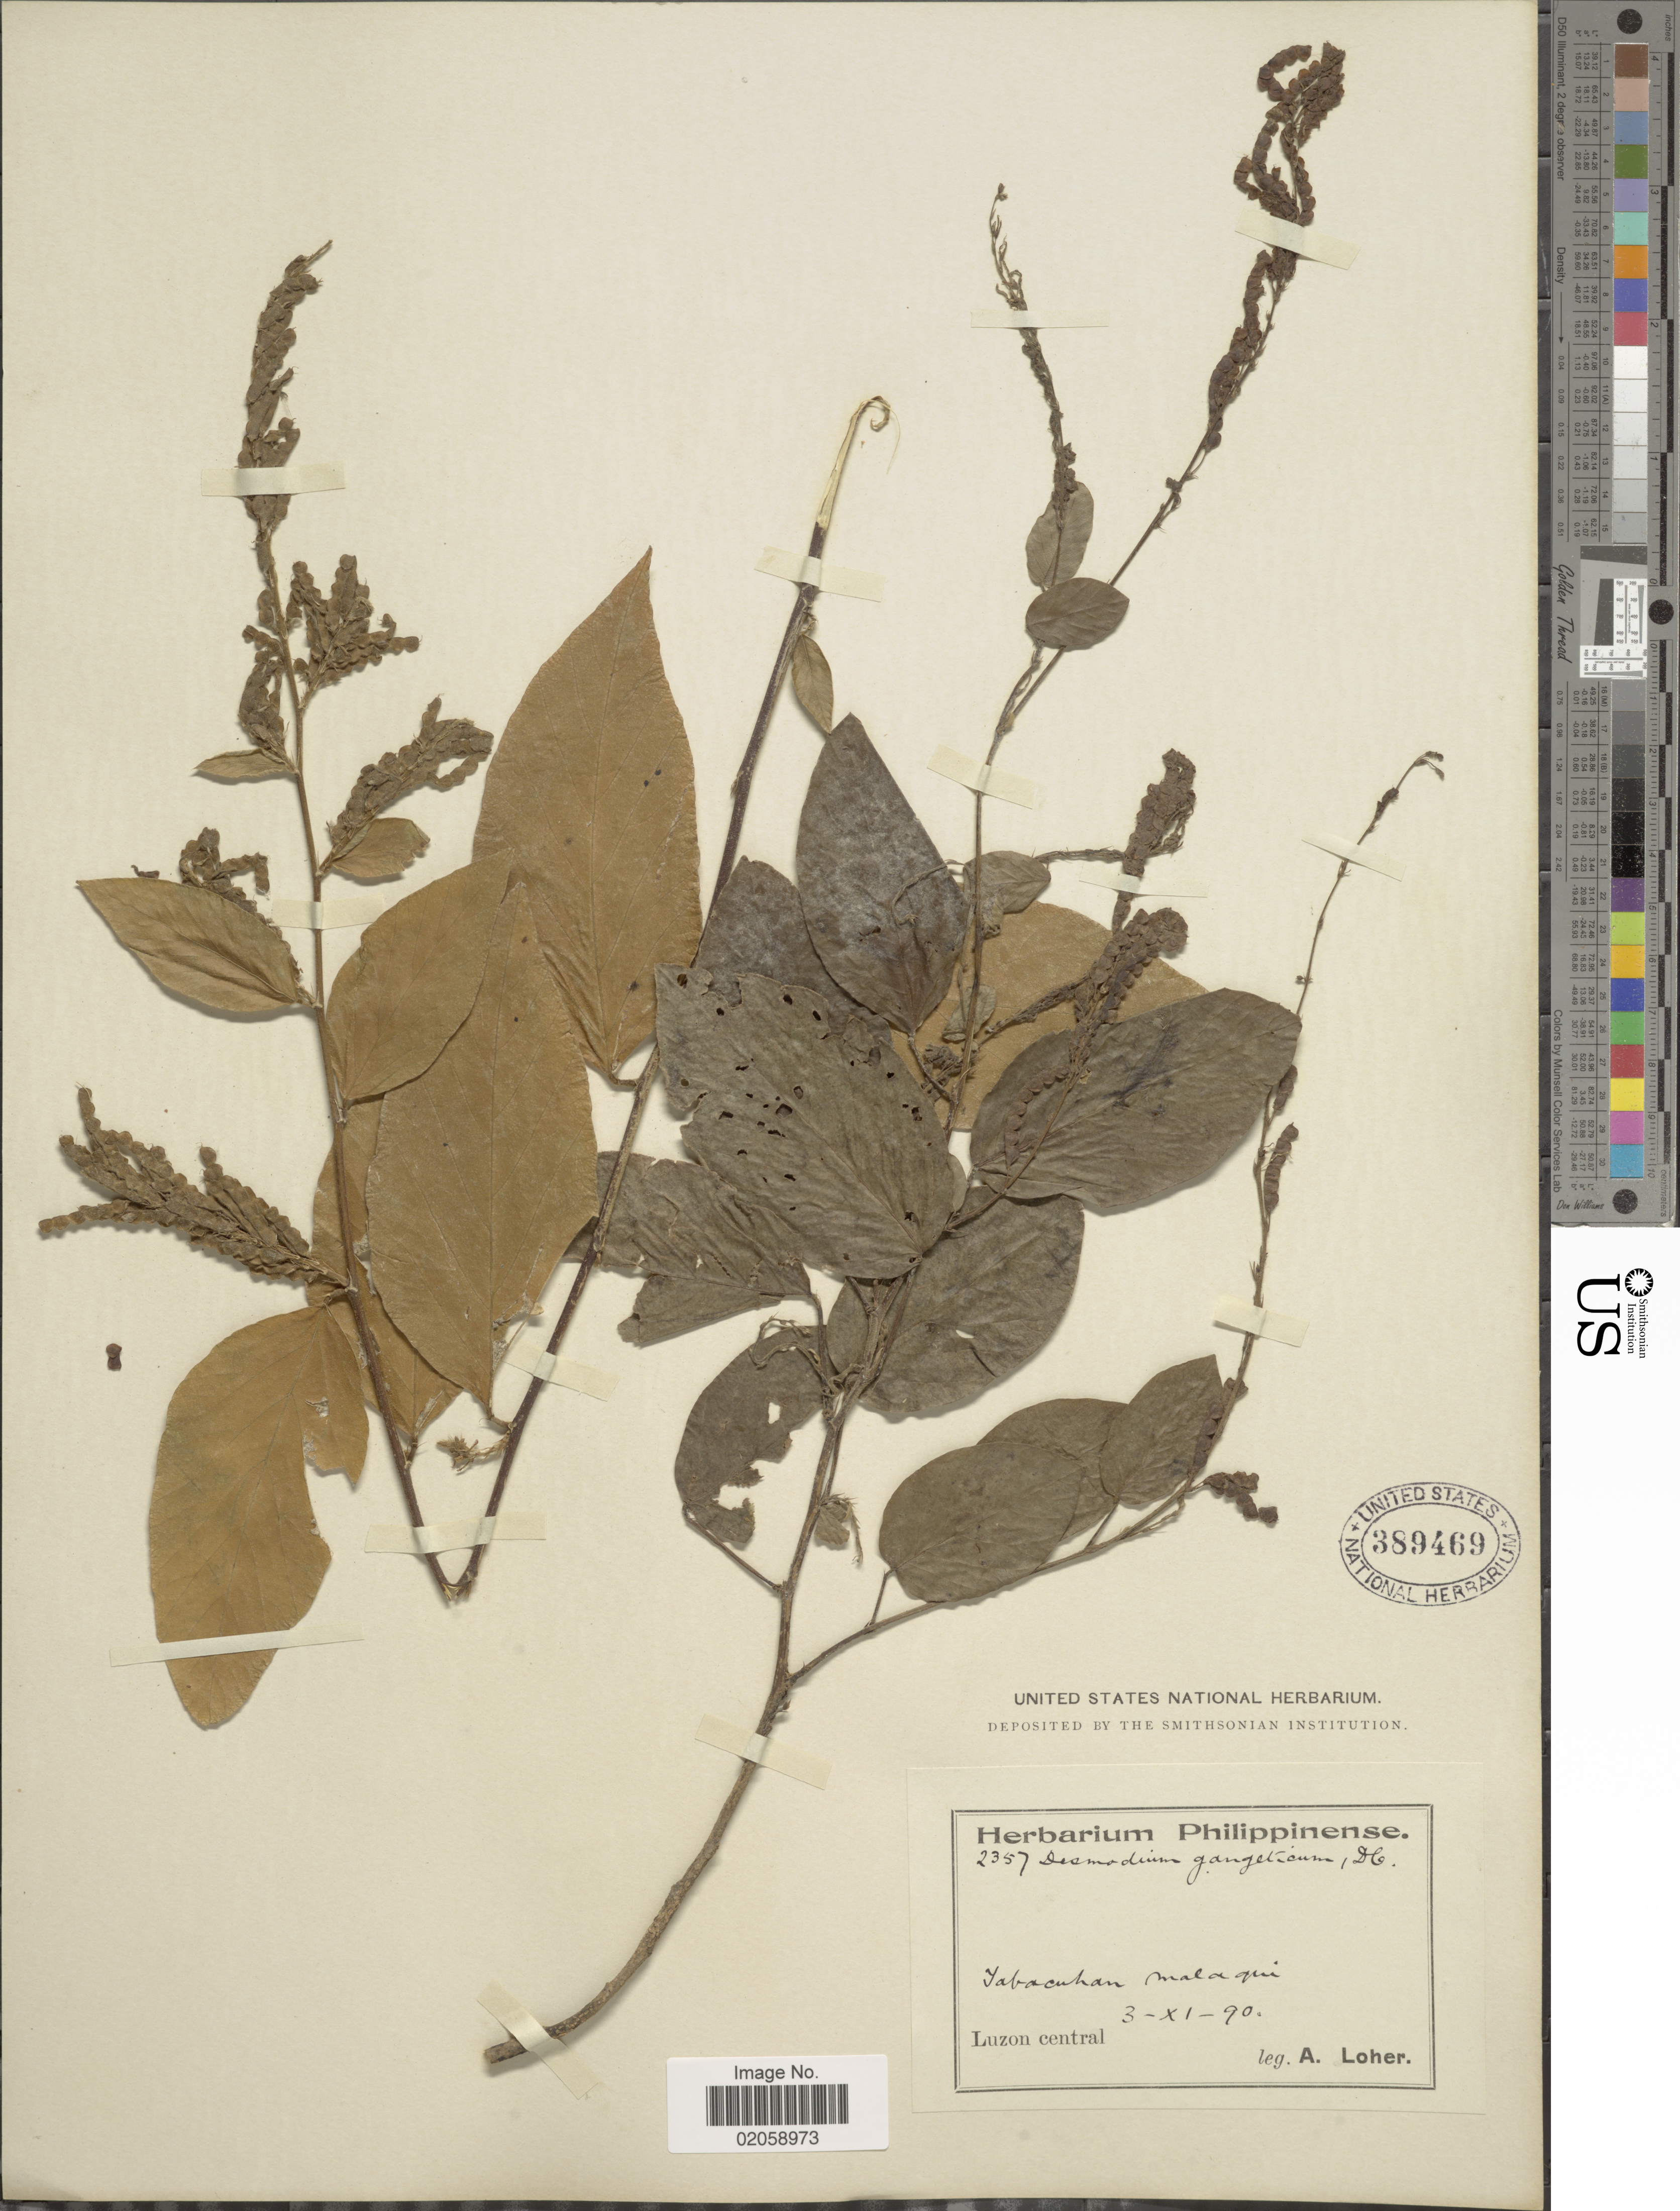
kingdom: Plantae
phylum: Tracheophyta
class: Magnoliopsida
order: Fabales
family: Fabaceae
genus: Pleurolobus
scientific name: Pleurolobus gangeticus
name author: (L.) J. St.-Hil. ex H. Ohashi & K. Ohashi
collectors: A. Loher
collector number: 2357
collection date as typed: Transcribed d/m/y: 3/11/90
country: Philippines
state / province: Central Luzon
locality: Tabacuhan malaqui (correct spelling: malayqui). Luzon Central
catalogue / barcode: US 389469